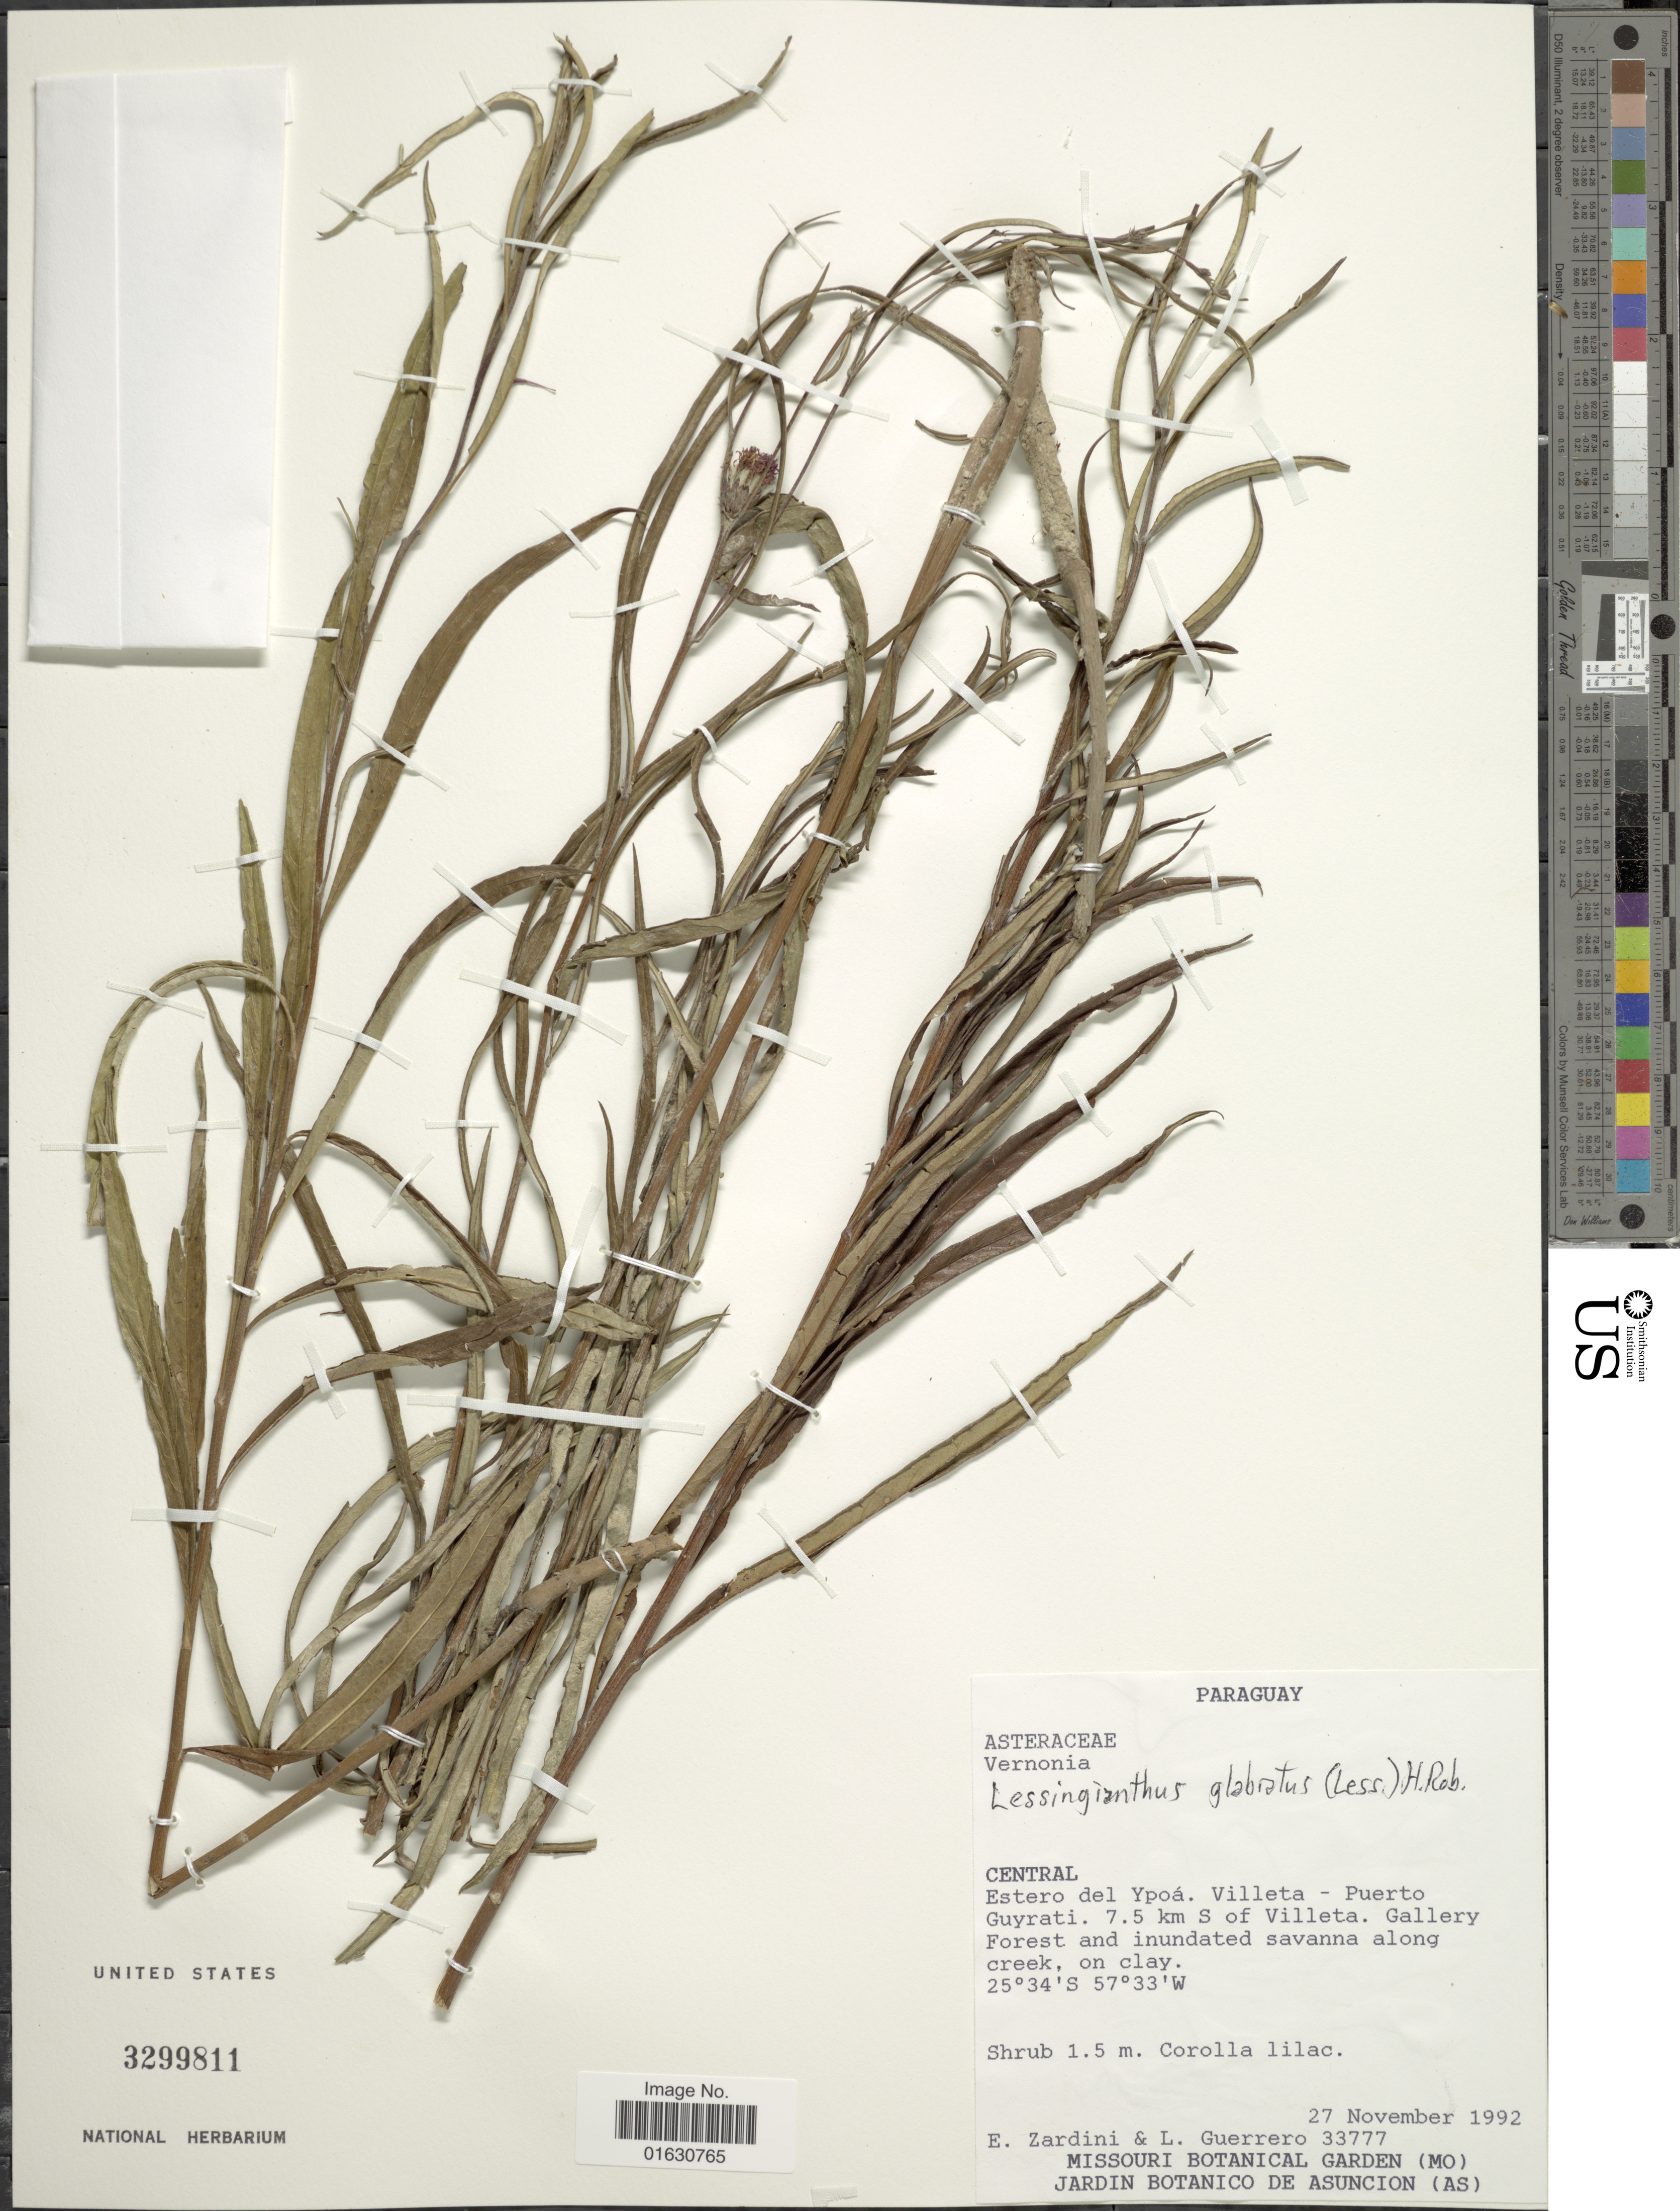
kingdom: Plantae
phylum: Tracheophyta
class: Magnoliopsida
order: Asterales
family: Asteraceae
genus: Lessingianthus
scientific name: Lessingianthus glabratus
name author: (Less.) H. Rob.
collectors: E. M. Zardini & L. Guerrero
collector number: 33777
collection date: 1992-11-27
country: Paraguay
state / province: Central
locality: Estero del Ypoá. Villeta - Puerto Guyrati. 7.5 km S of Villeta. gallery Forest and inundated savanna along creek, on clay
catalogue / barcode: US 3299811